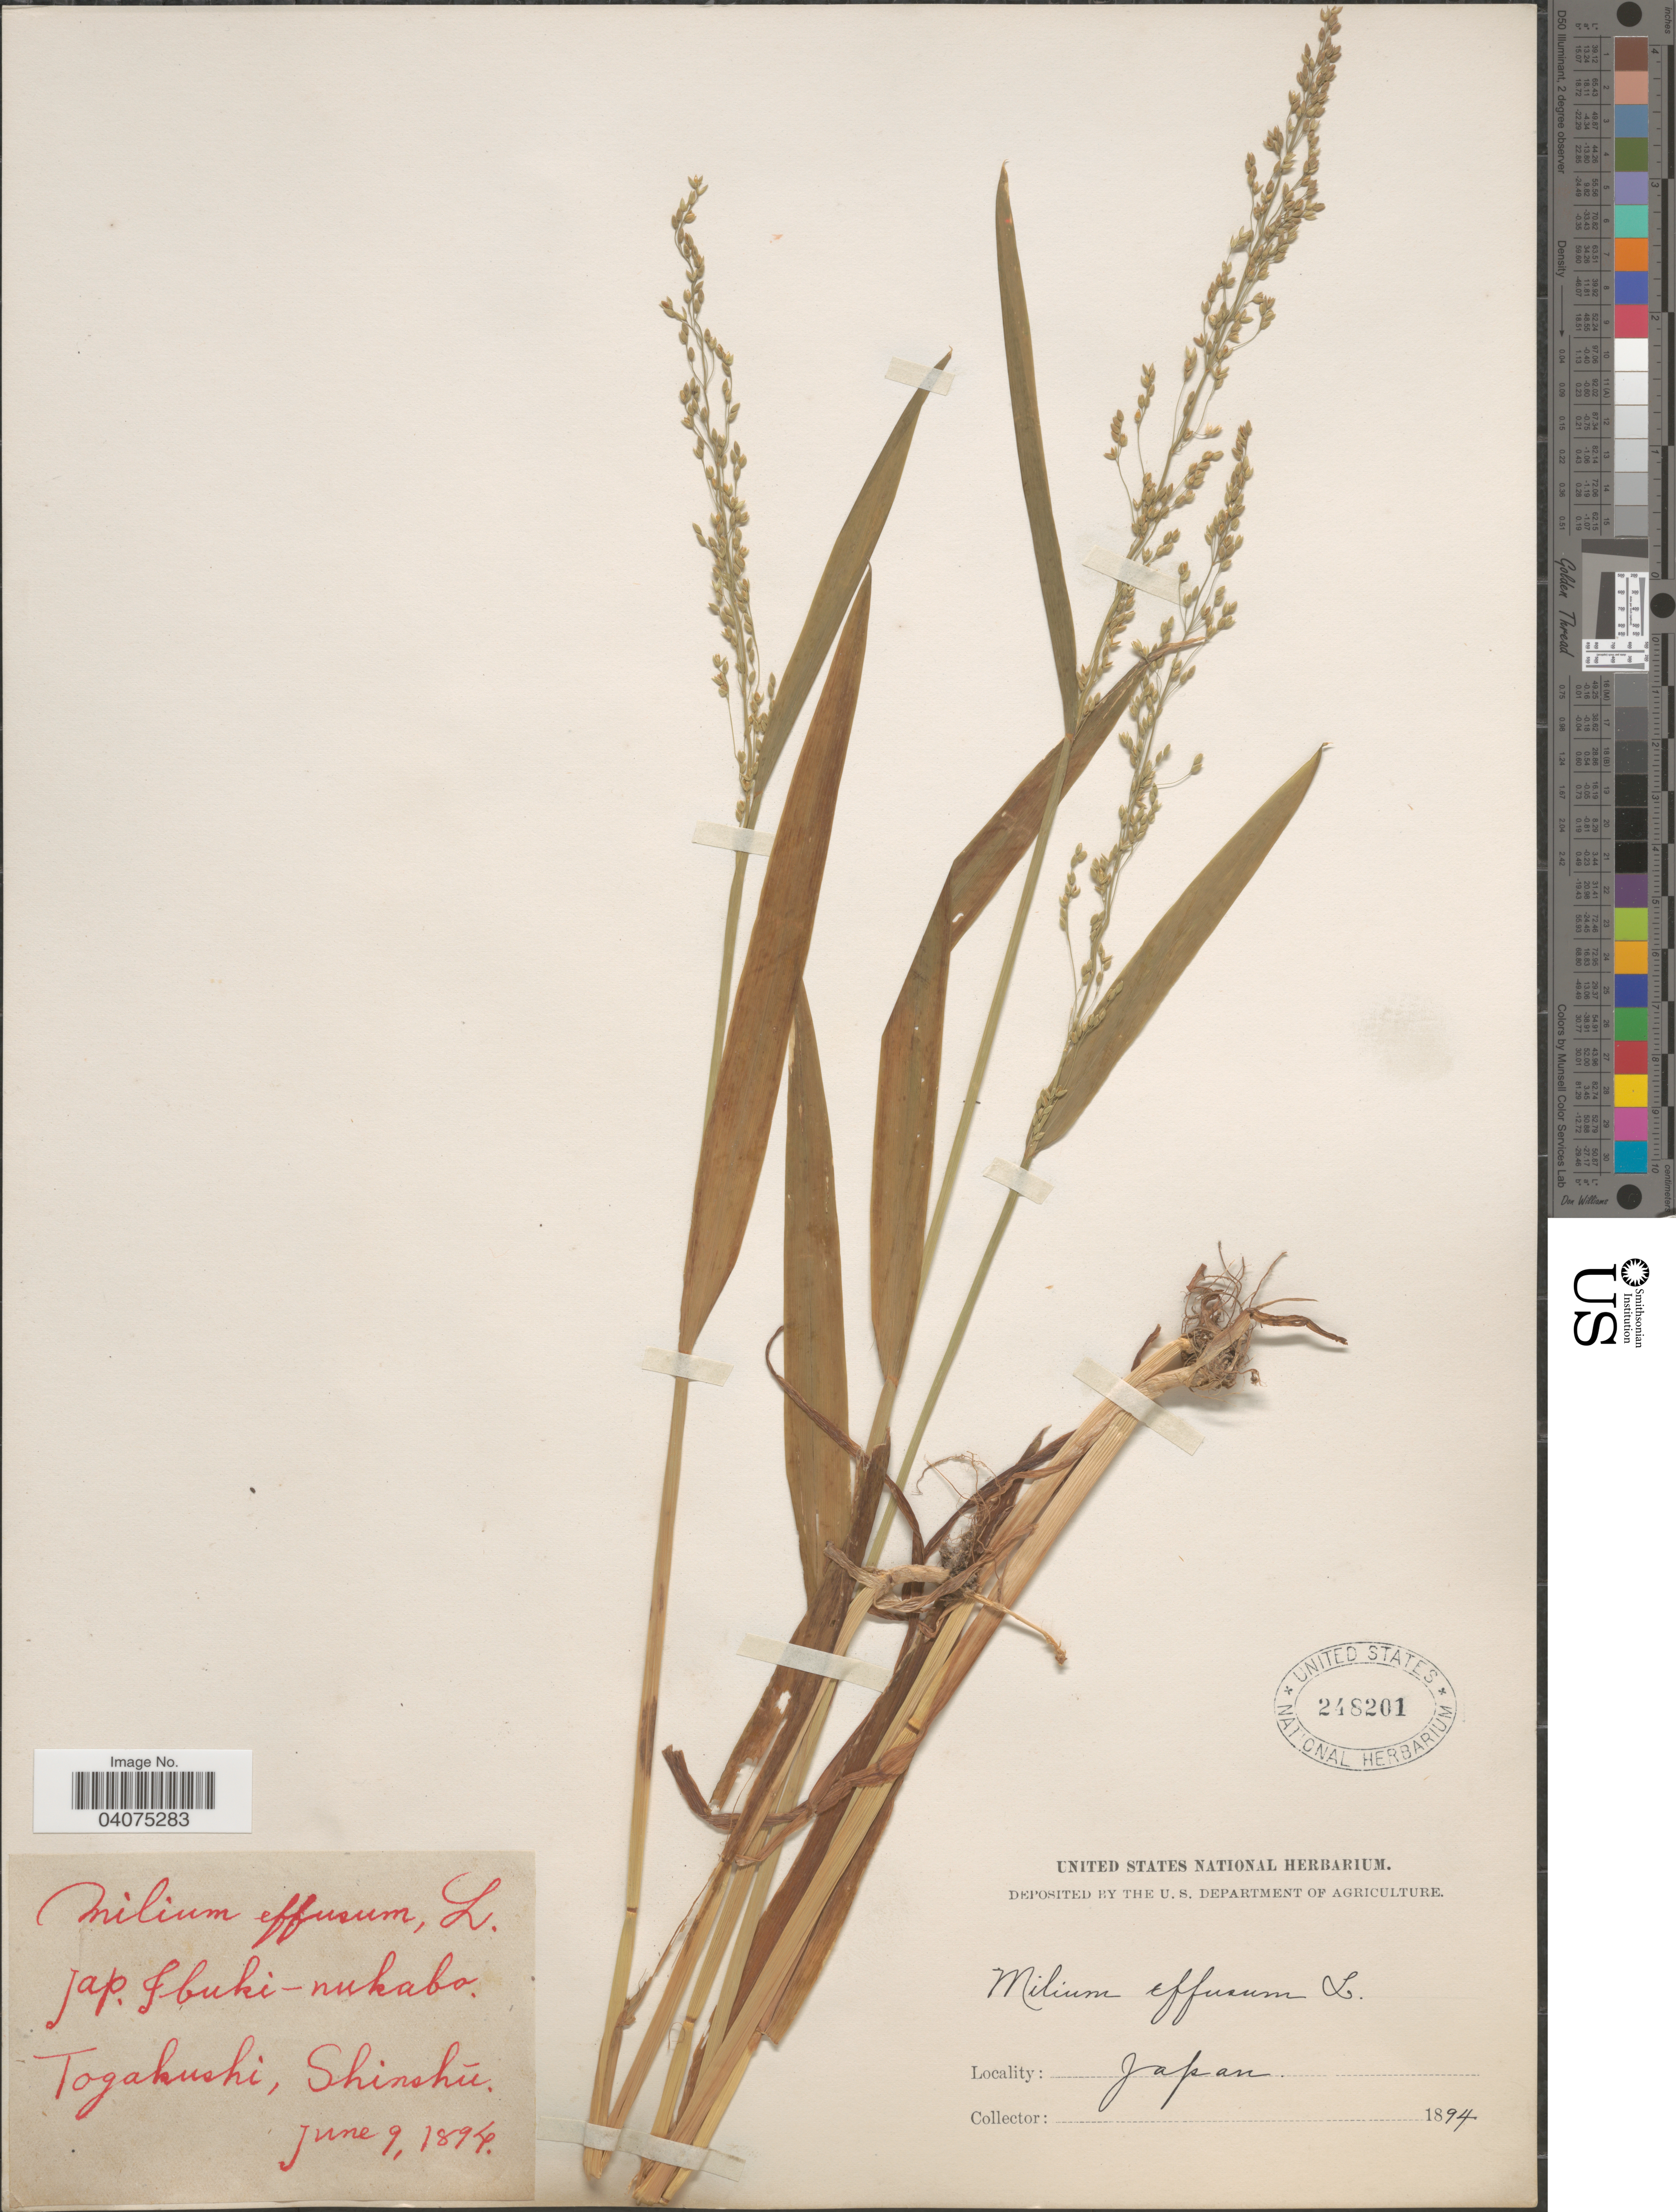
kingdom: Plantae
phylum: Tracheophyta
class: Liliopsida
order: Poales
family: Poaceae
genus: Milium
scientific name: Milium effusum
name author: L.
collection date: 1894-06-09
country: Japan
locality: Togakushi, Shinshú.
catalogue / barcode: US 248201